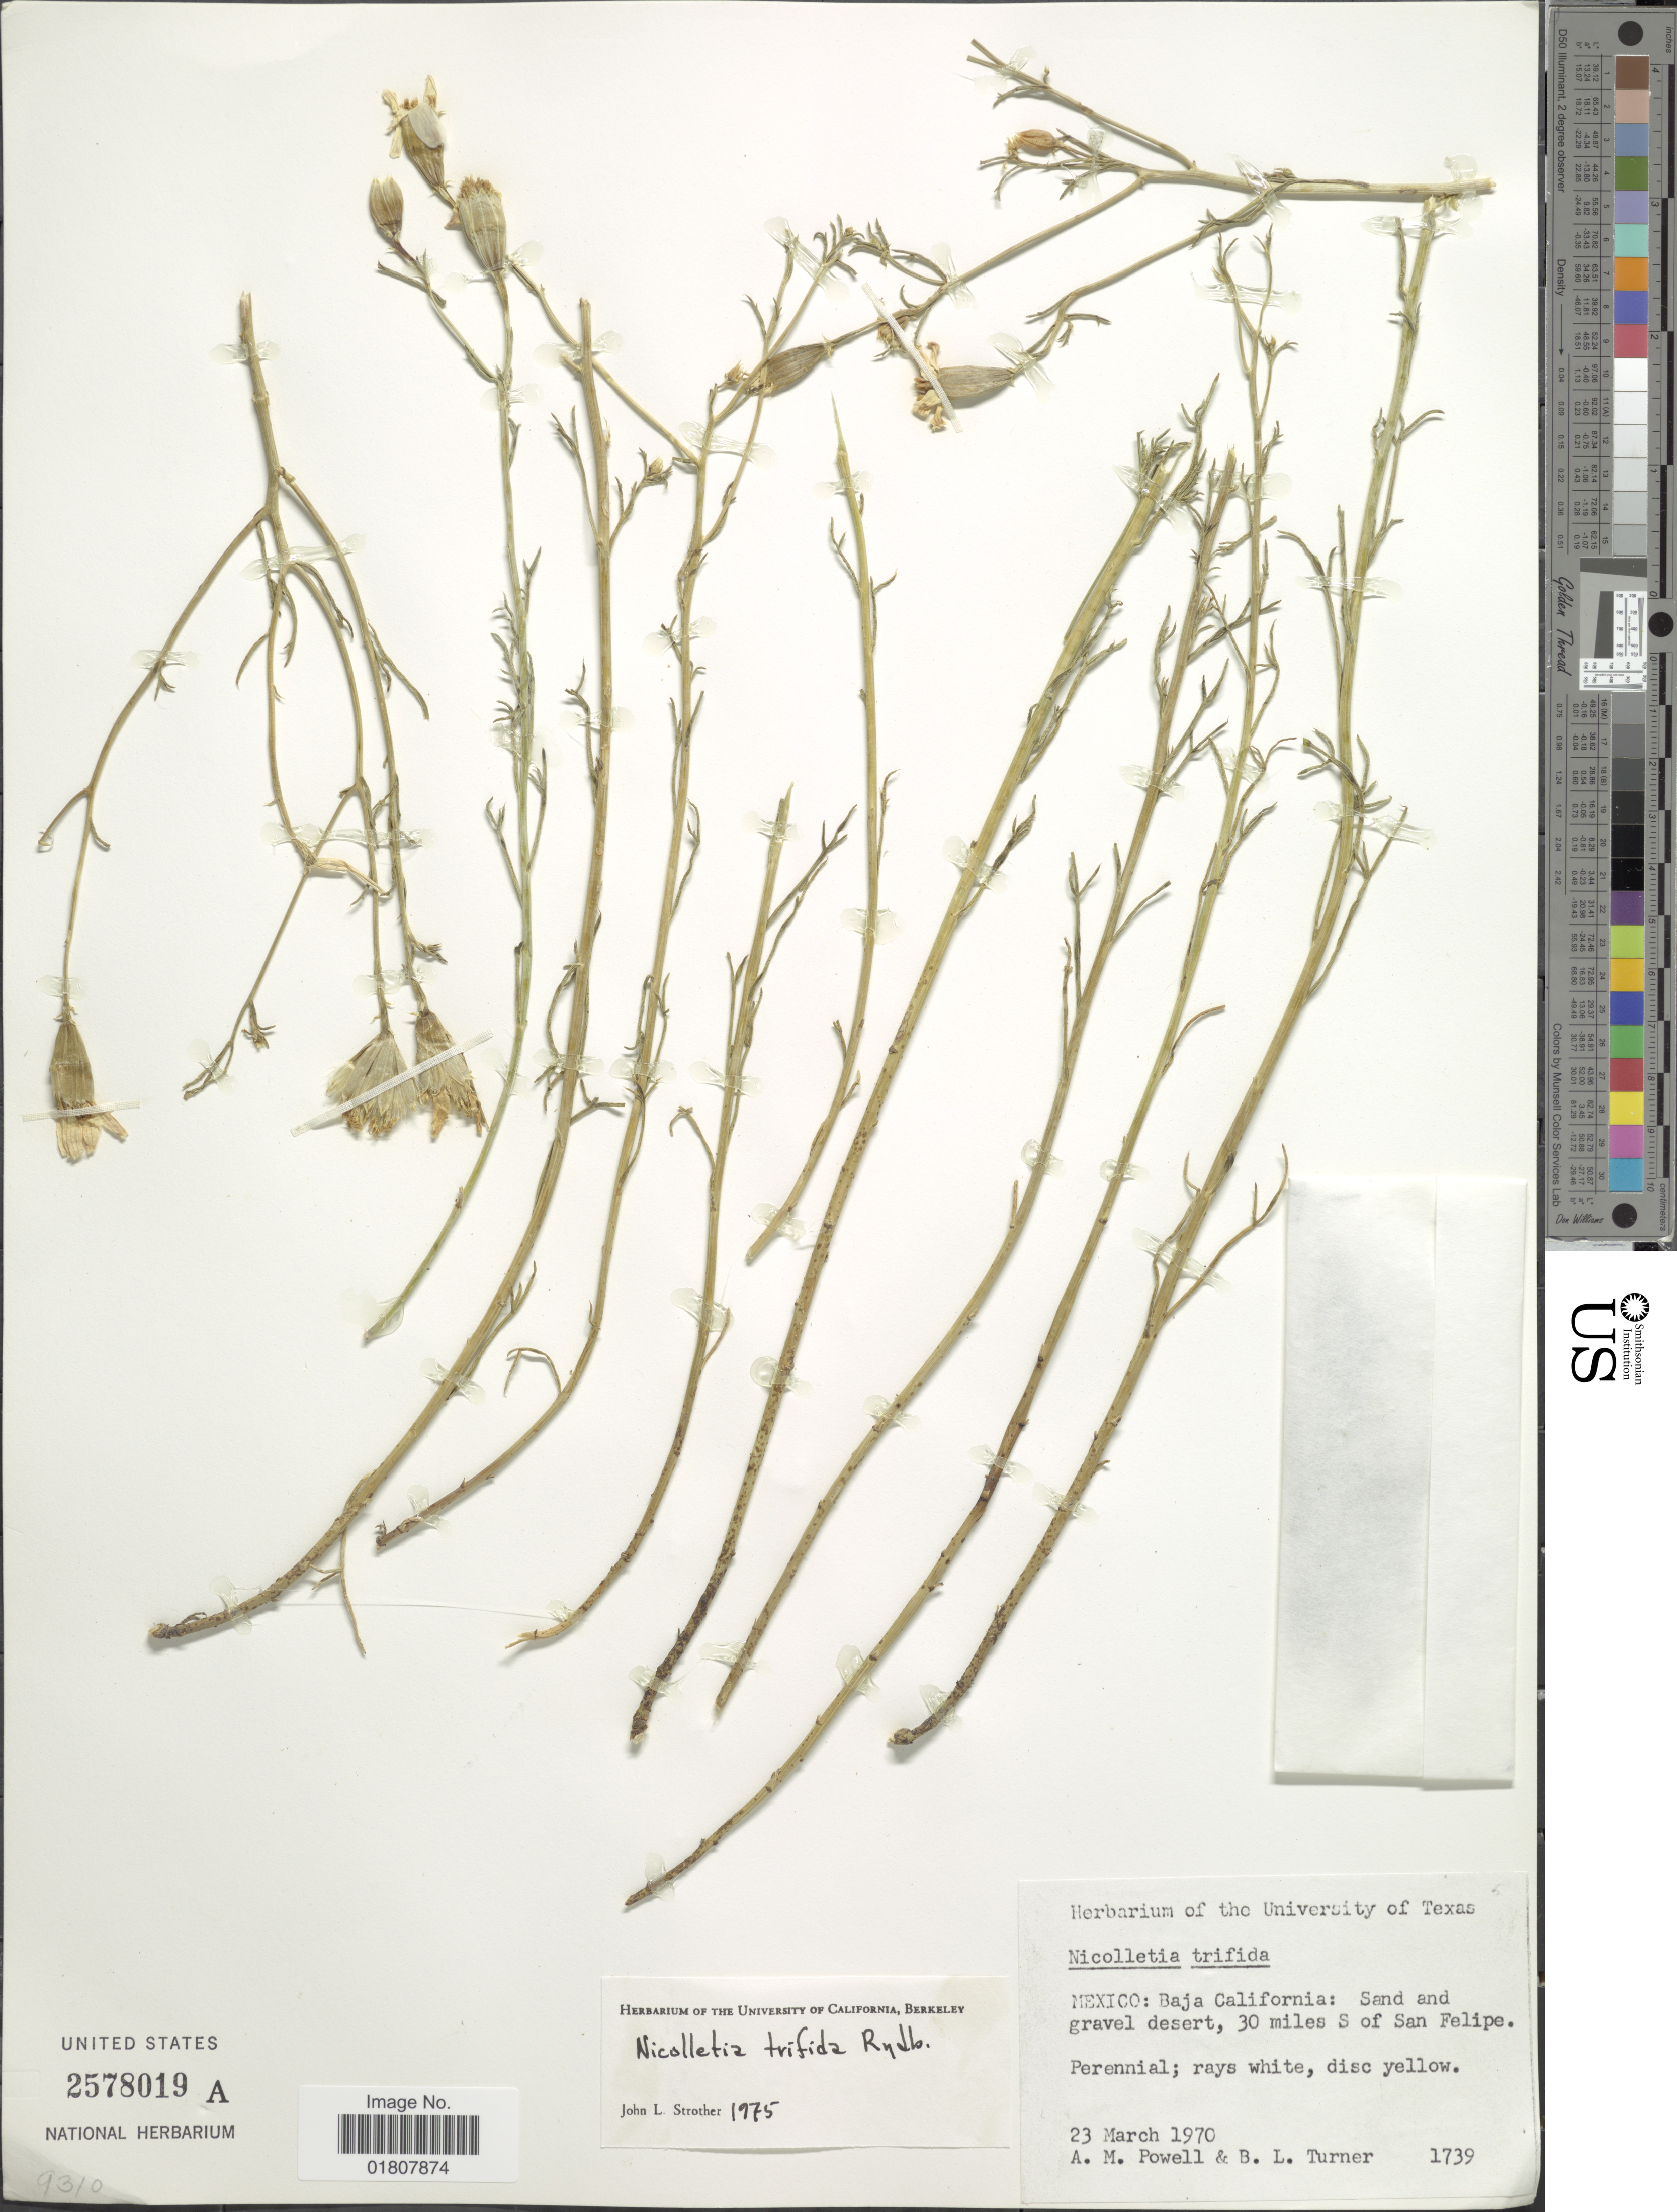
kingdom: Plantae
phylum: Tracheophyta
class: Magnoliopsida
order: Asterales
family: Asteraceae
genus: Nicolletia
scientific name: Nicolletia trifida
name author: Rydb.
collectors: A. M. Powell & B. L. Turner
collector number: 1739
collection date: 1970-03-23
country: Mexico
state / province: Baja California Norte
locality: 30 miles S of San Felipe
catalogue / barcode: US 2578019A